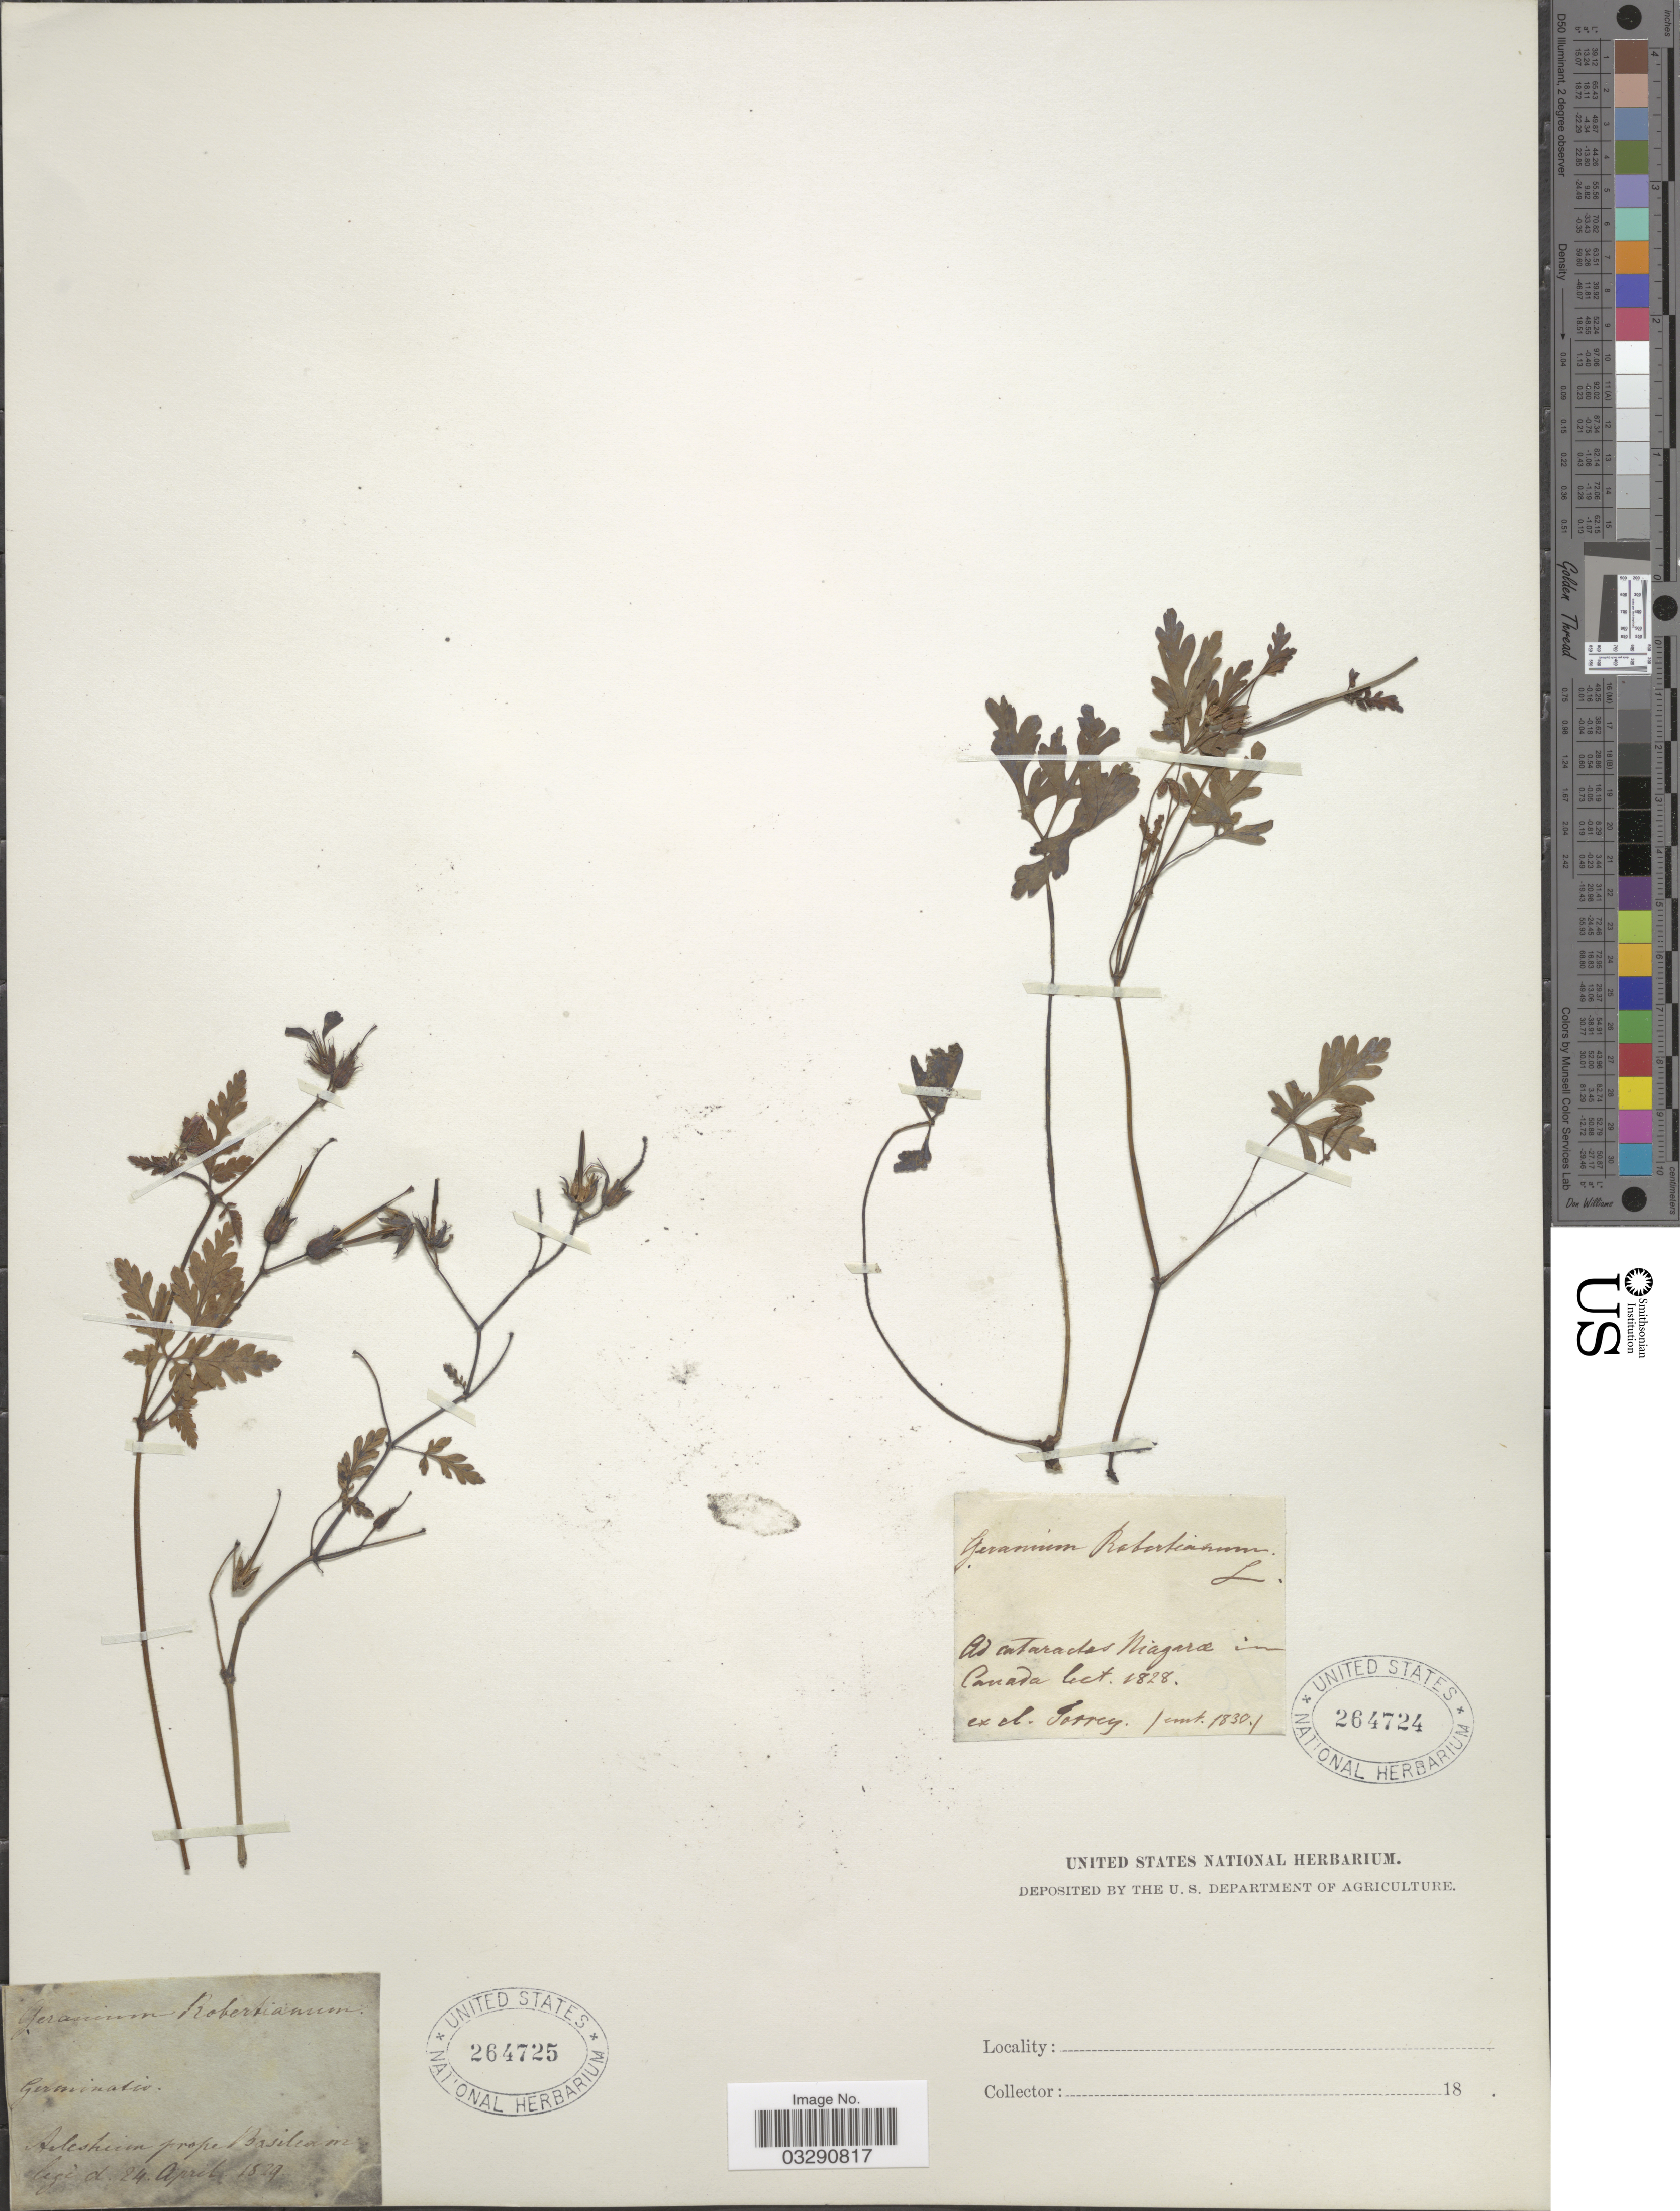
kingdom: Plantae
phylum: Tracheophyta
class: Magnoliopsida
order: Geraniales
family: Geraniaceae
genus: Geranium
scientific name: Geranium robertianum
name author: L.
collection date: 1829-04-24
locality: Aleshun [interpreted] prope Basileam.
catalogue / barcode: US 264725